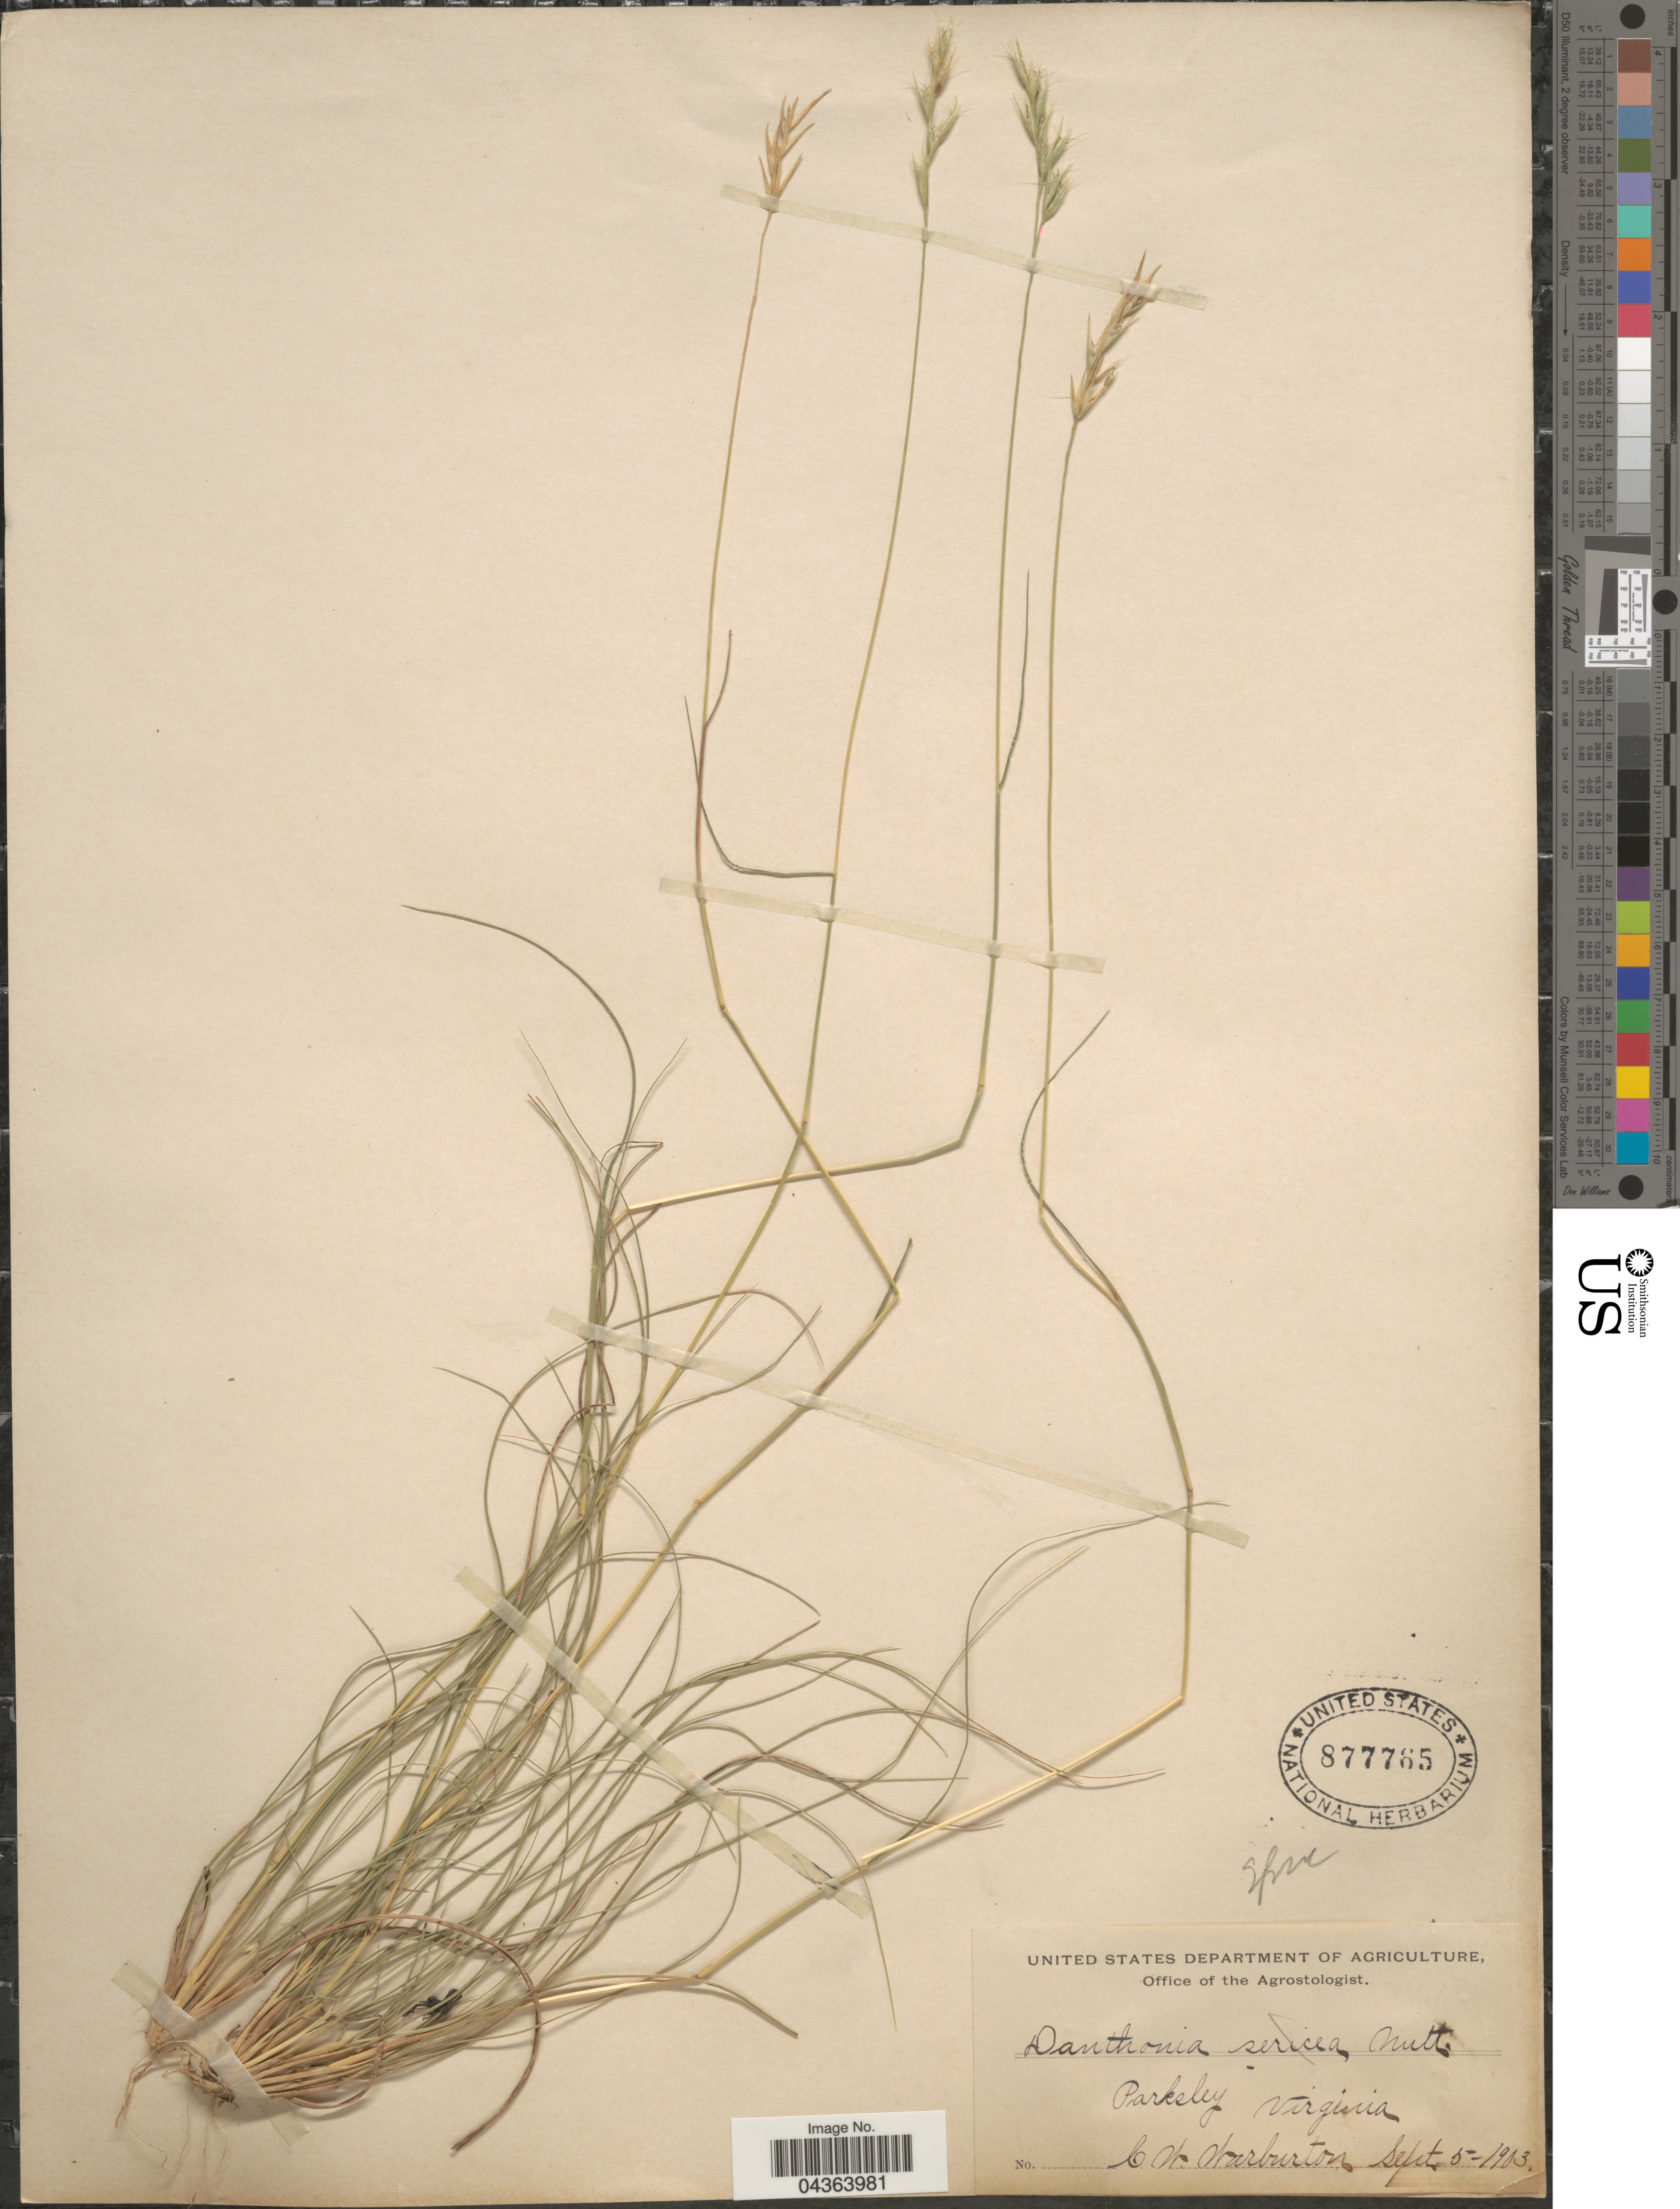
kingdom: Plantae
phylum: Tracheophyta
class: Liliopsida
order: Poales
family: Poaceae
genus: Danthonia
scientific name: Danthonia spicata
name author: (L.) P. Beauv. ex Roem. & Schult.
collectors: C. Warburton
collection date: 1903-09-05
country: United States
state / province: Virginia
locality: Parksley.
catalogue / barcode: US 877765